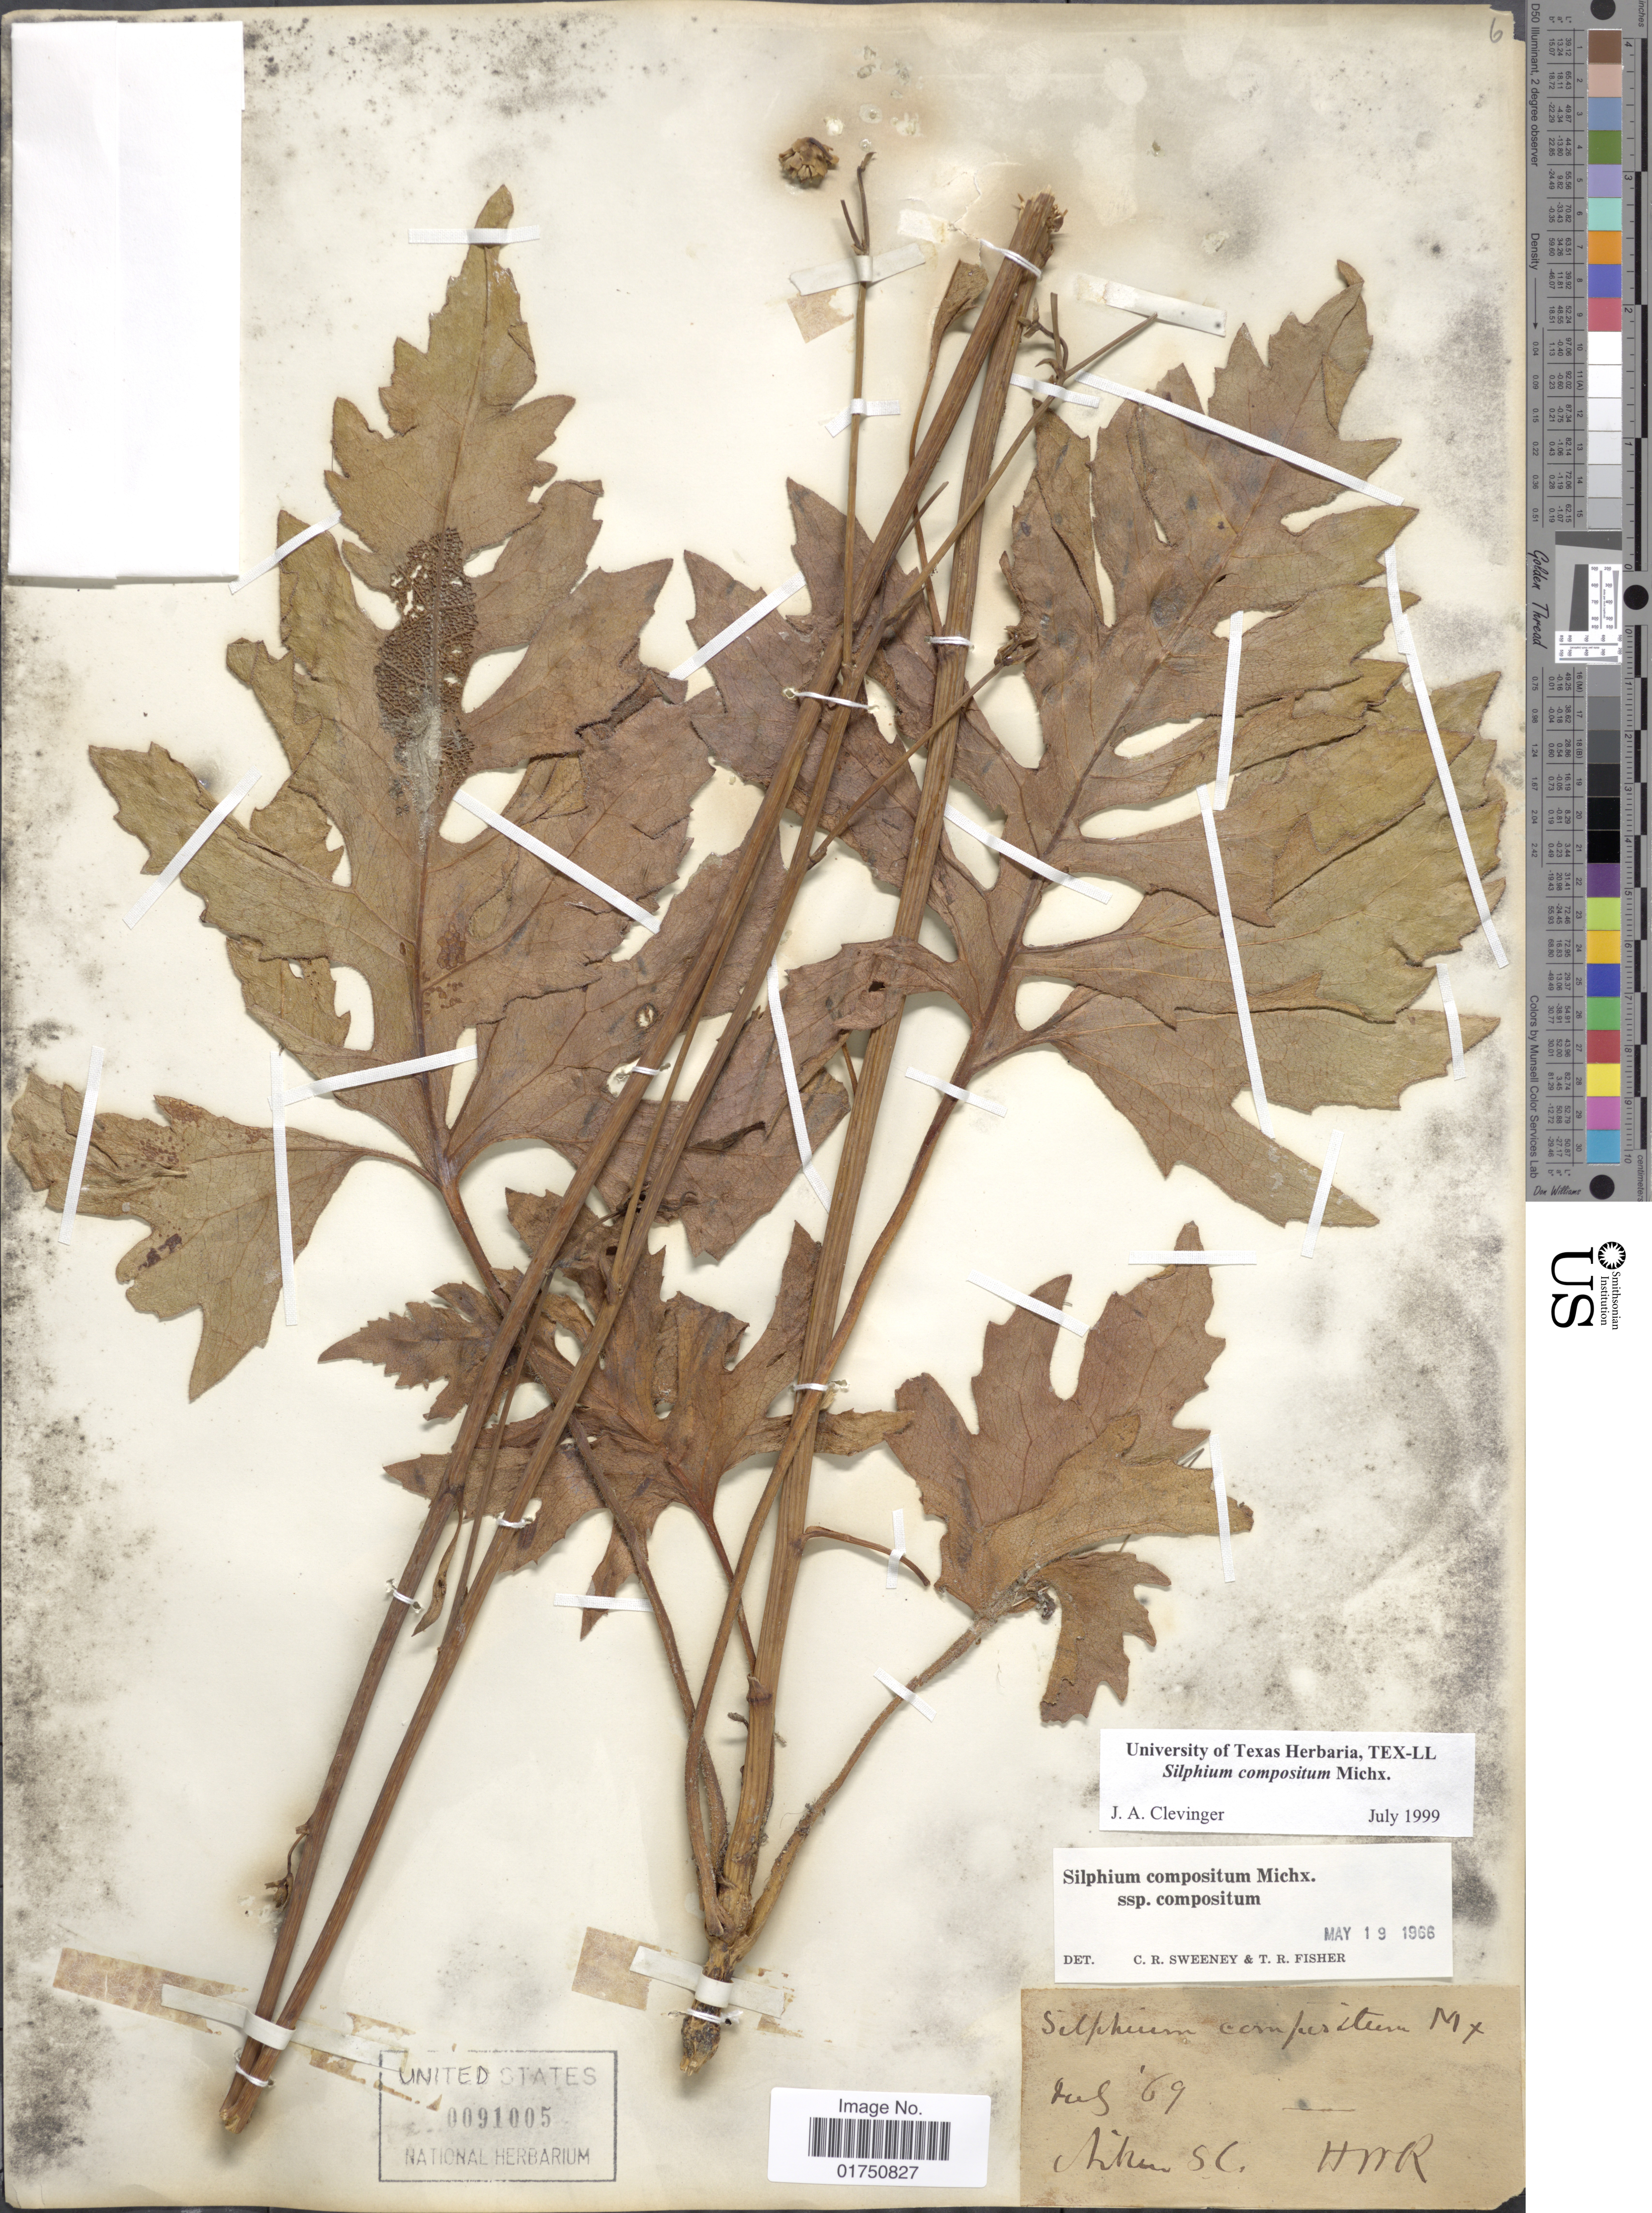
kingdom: Plantae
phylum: Tracheophyta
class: Magnoliopsida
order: Asterales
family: Asteraceae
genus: Silphium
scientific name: Silphium compositum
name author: Michx.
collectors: H. W. R.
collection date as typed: Transcribed d/m/y: /8/69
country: United States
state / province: South Carolina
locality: Aiken.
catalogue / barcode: US 91005